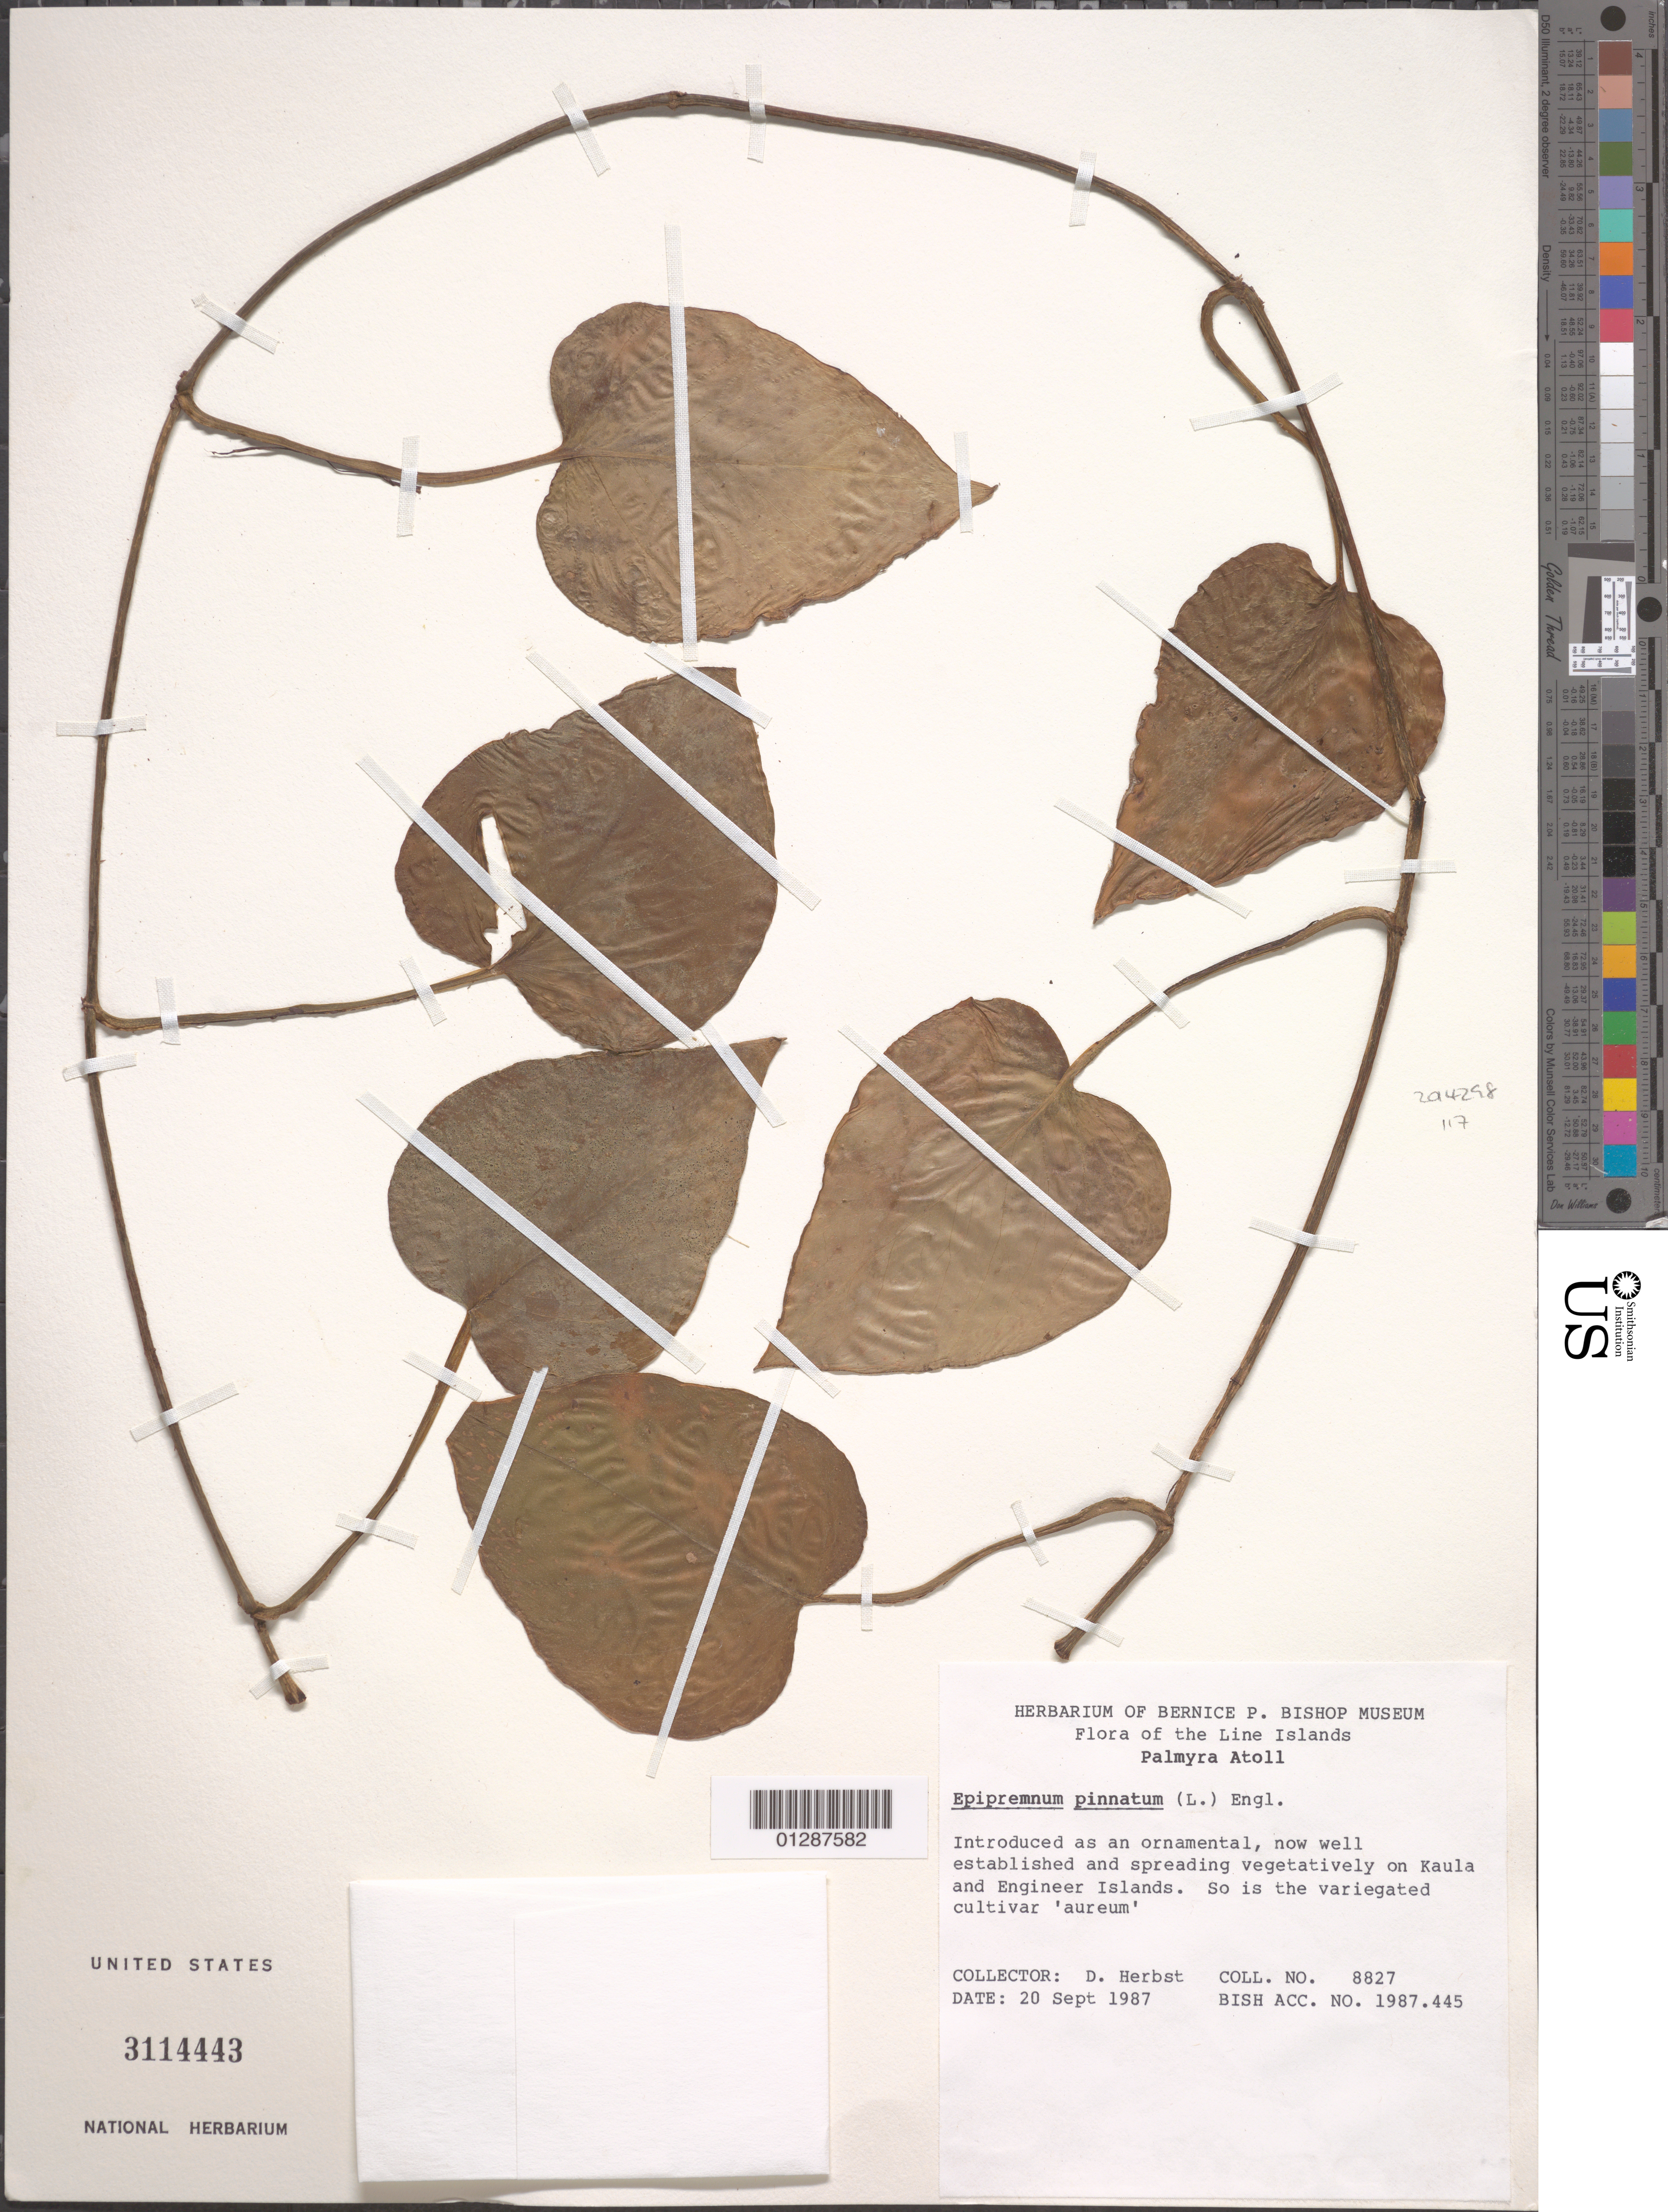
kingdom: Plantae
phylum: Tracheophyta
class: Liliopsida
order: Alismatales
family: Araceae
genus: Epipremnum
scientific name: Epipremnum pinnatum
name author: (L.) Engl.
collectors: D. Herbst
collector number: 8827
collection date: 1987-09-20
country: U.S. Administered Pacific Islands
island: Palmyra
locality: Kaula and Engineer Islands.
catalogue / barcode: US 3114443